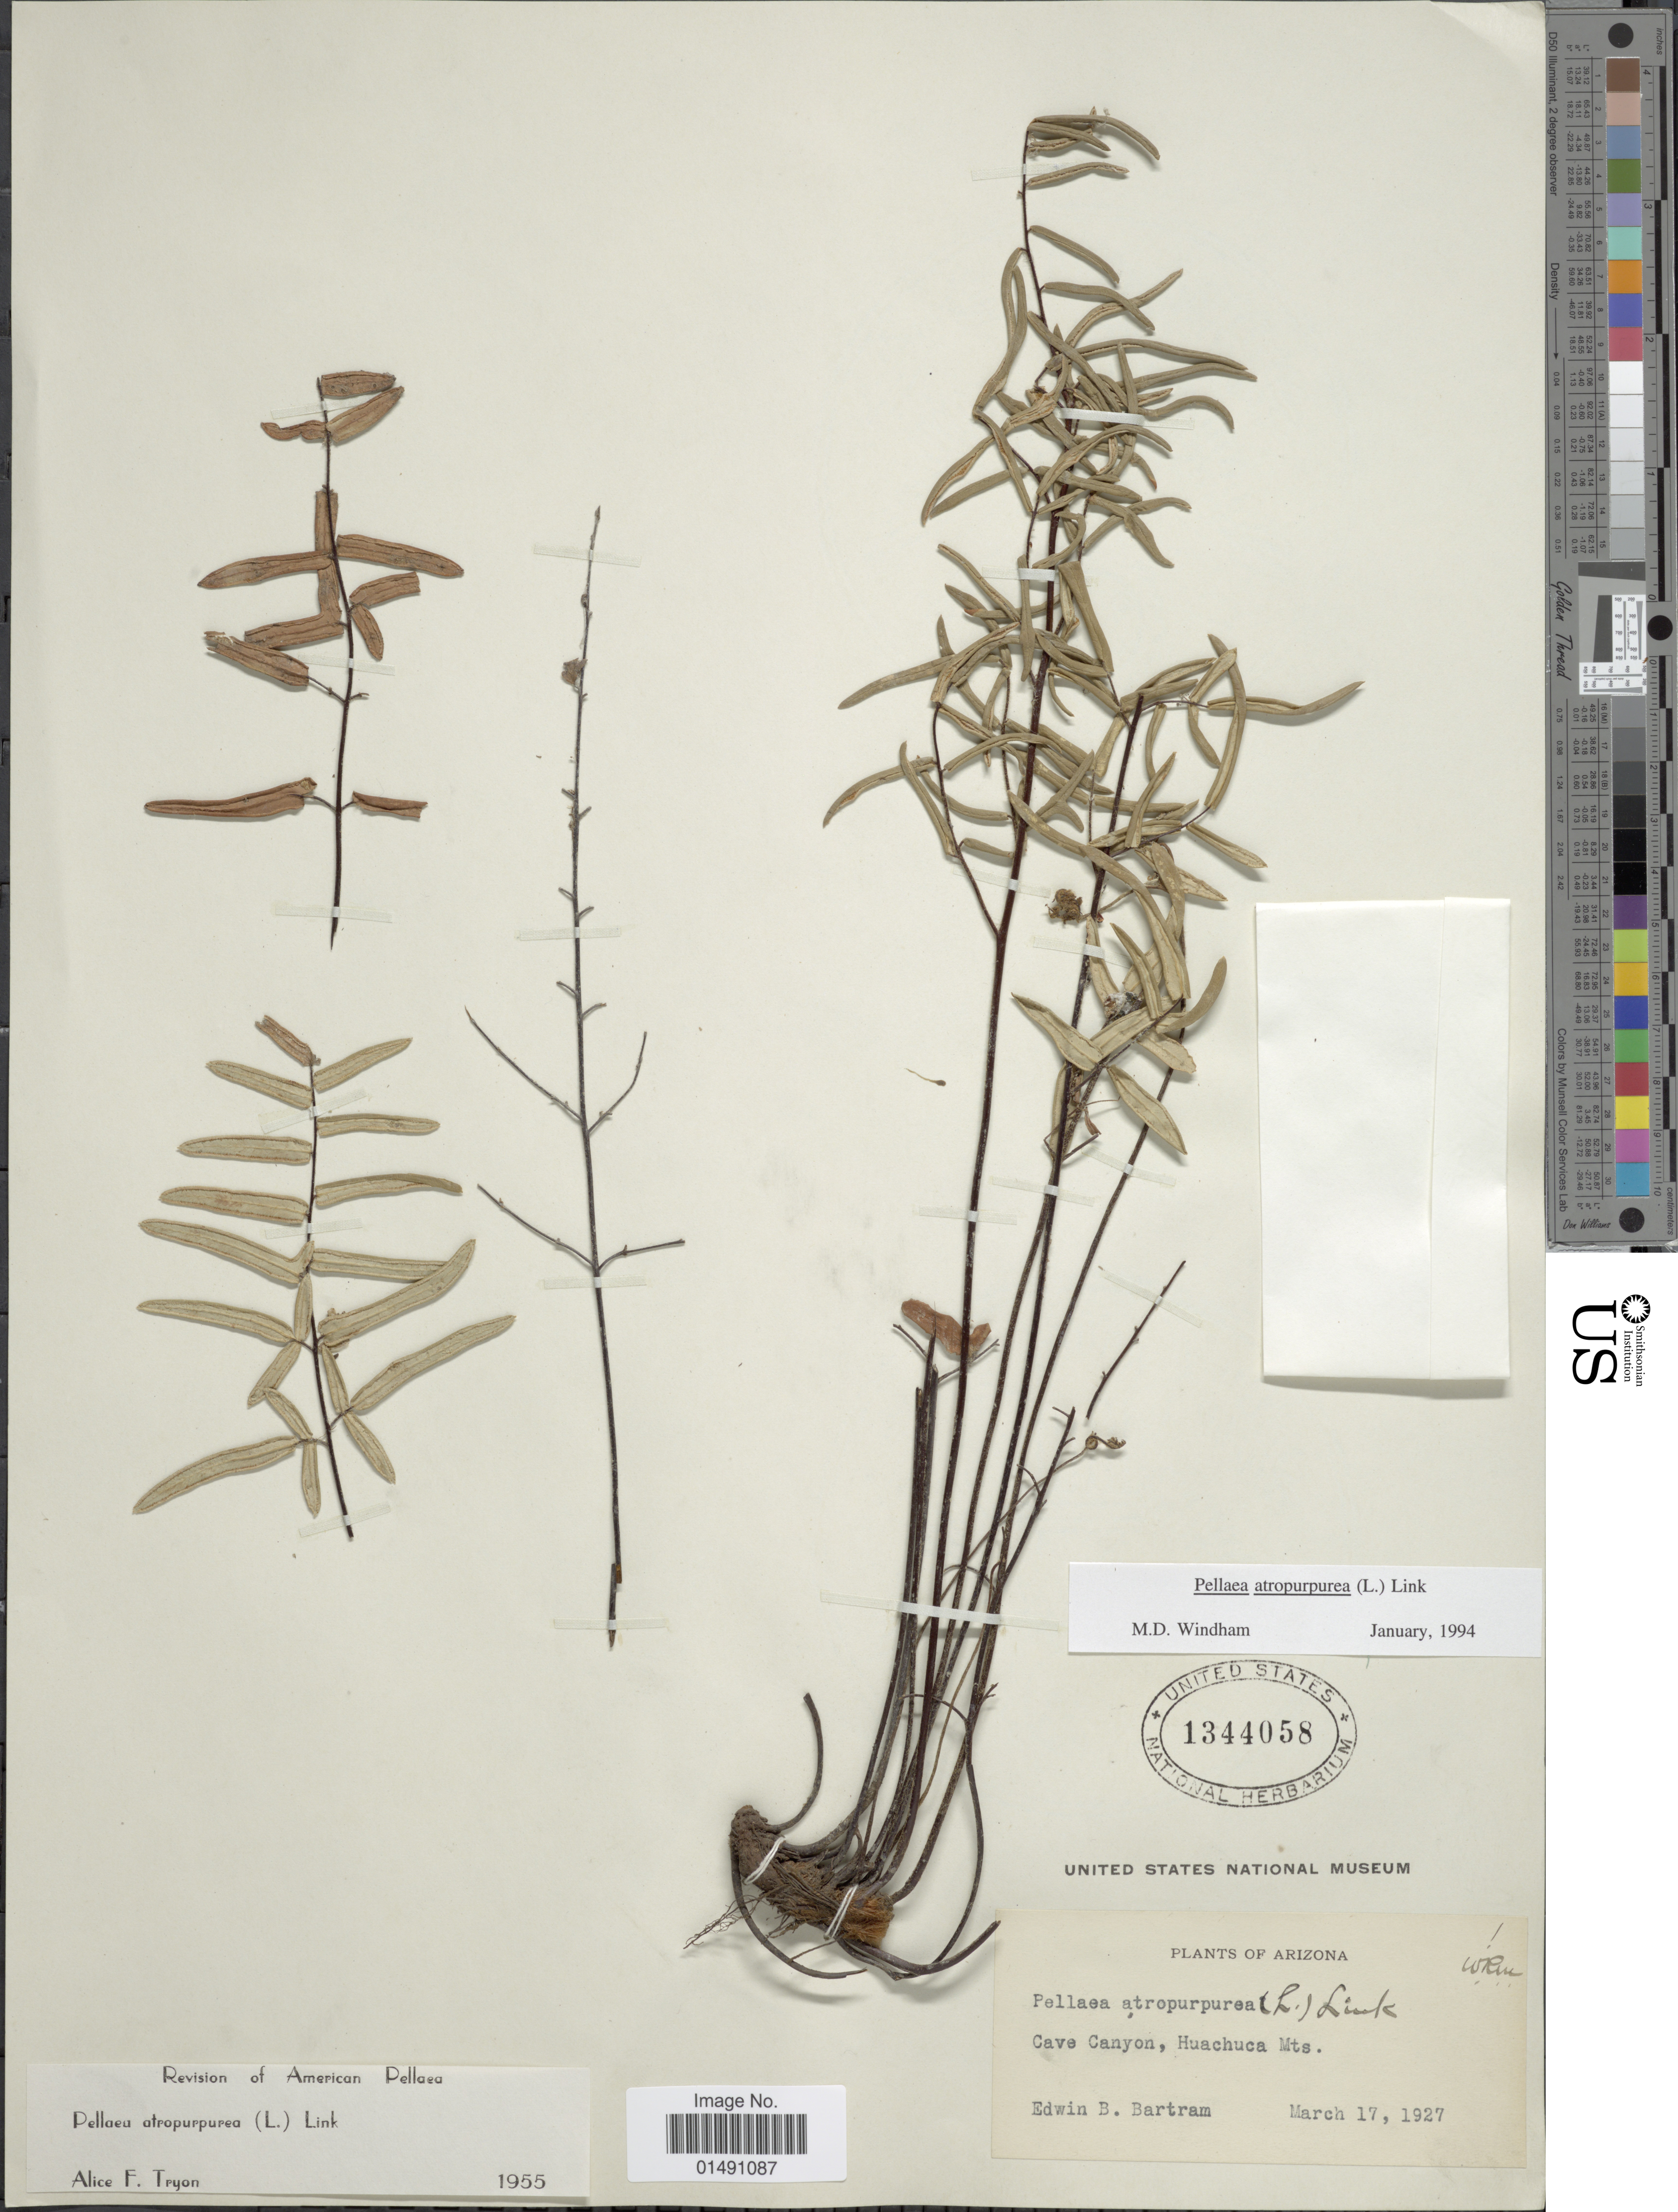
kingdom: Plantae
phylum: Tracheophyta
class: Polypodiopsida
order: Polypodiales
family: Pteridaceae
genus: Pellaea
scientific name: Pellaea atropurpurea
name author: (L.) Link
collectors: E. B. Bartram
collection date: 1927-03-17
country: United States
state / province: Arizona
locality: CaveCanyon, Huachuca Mts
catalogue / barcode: US 1344058